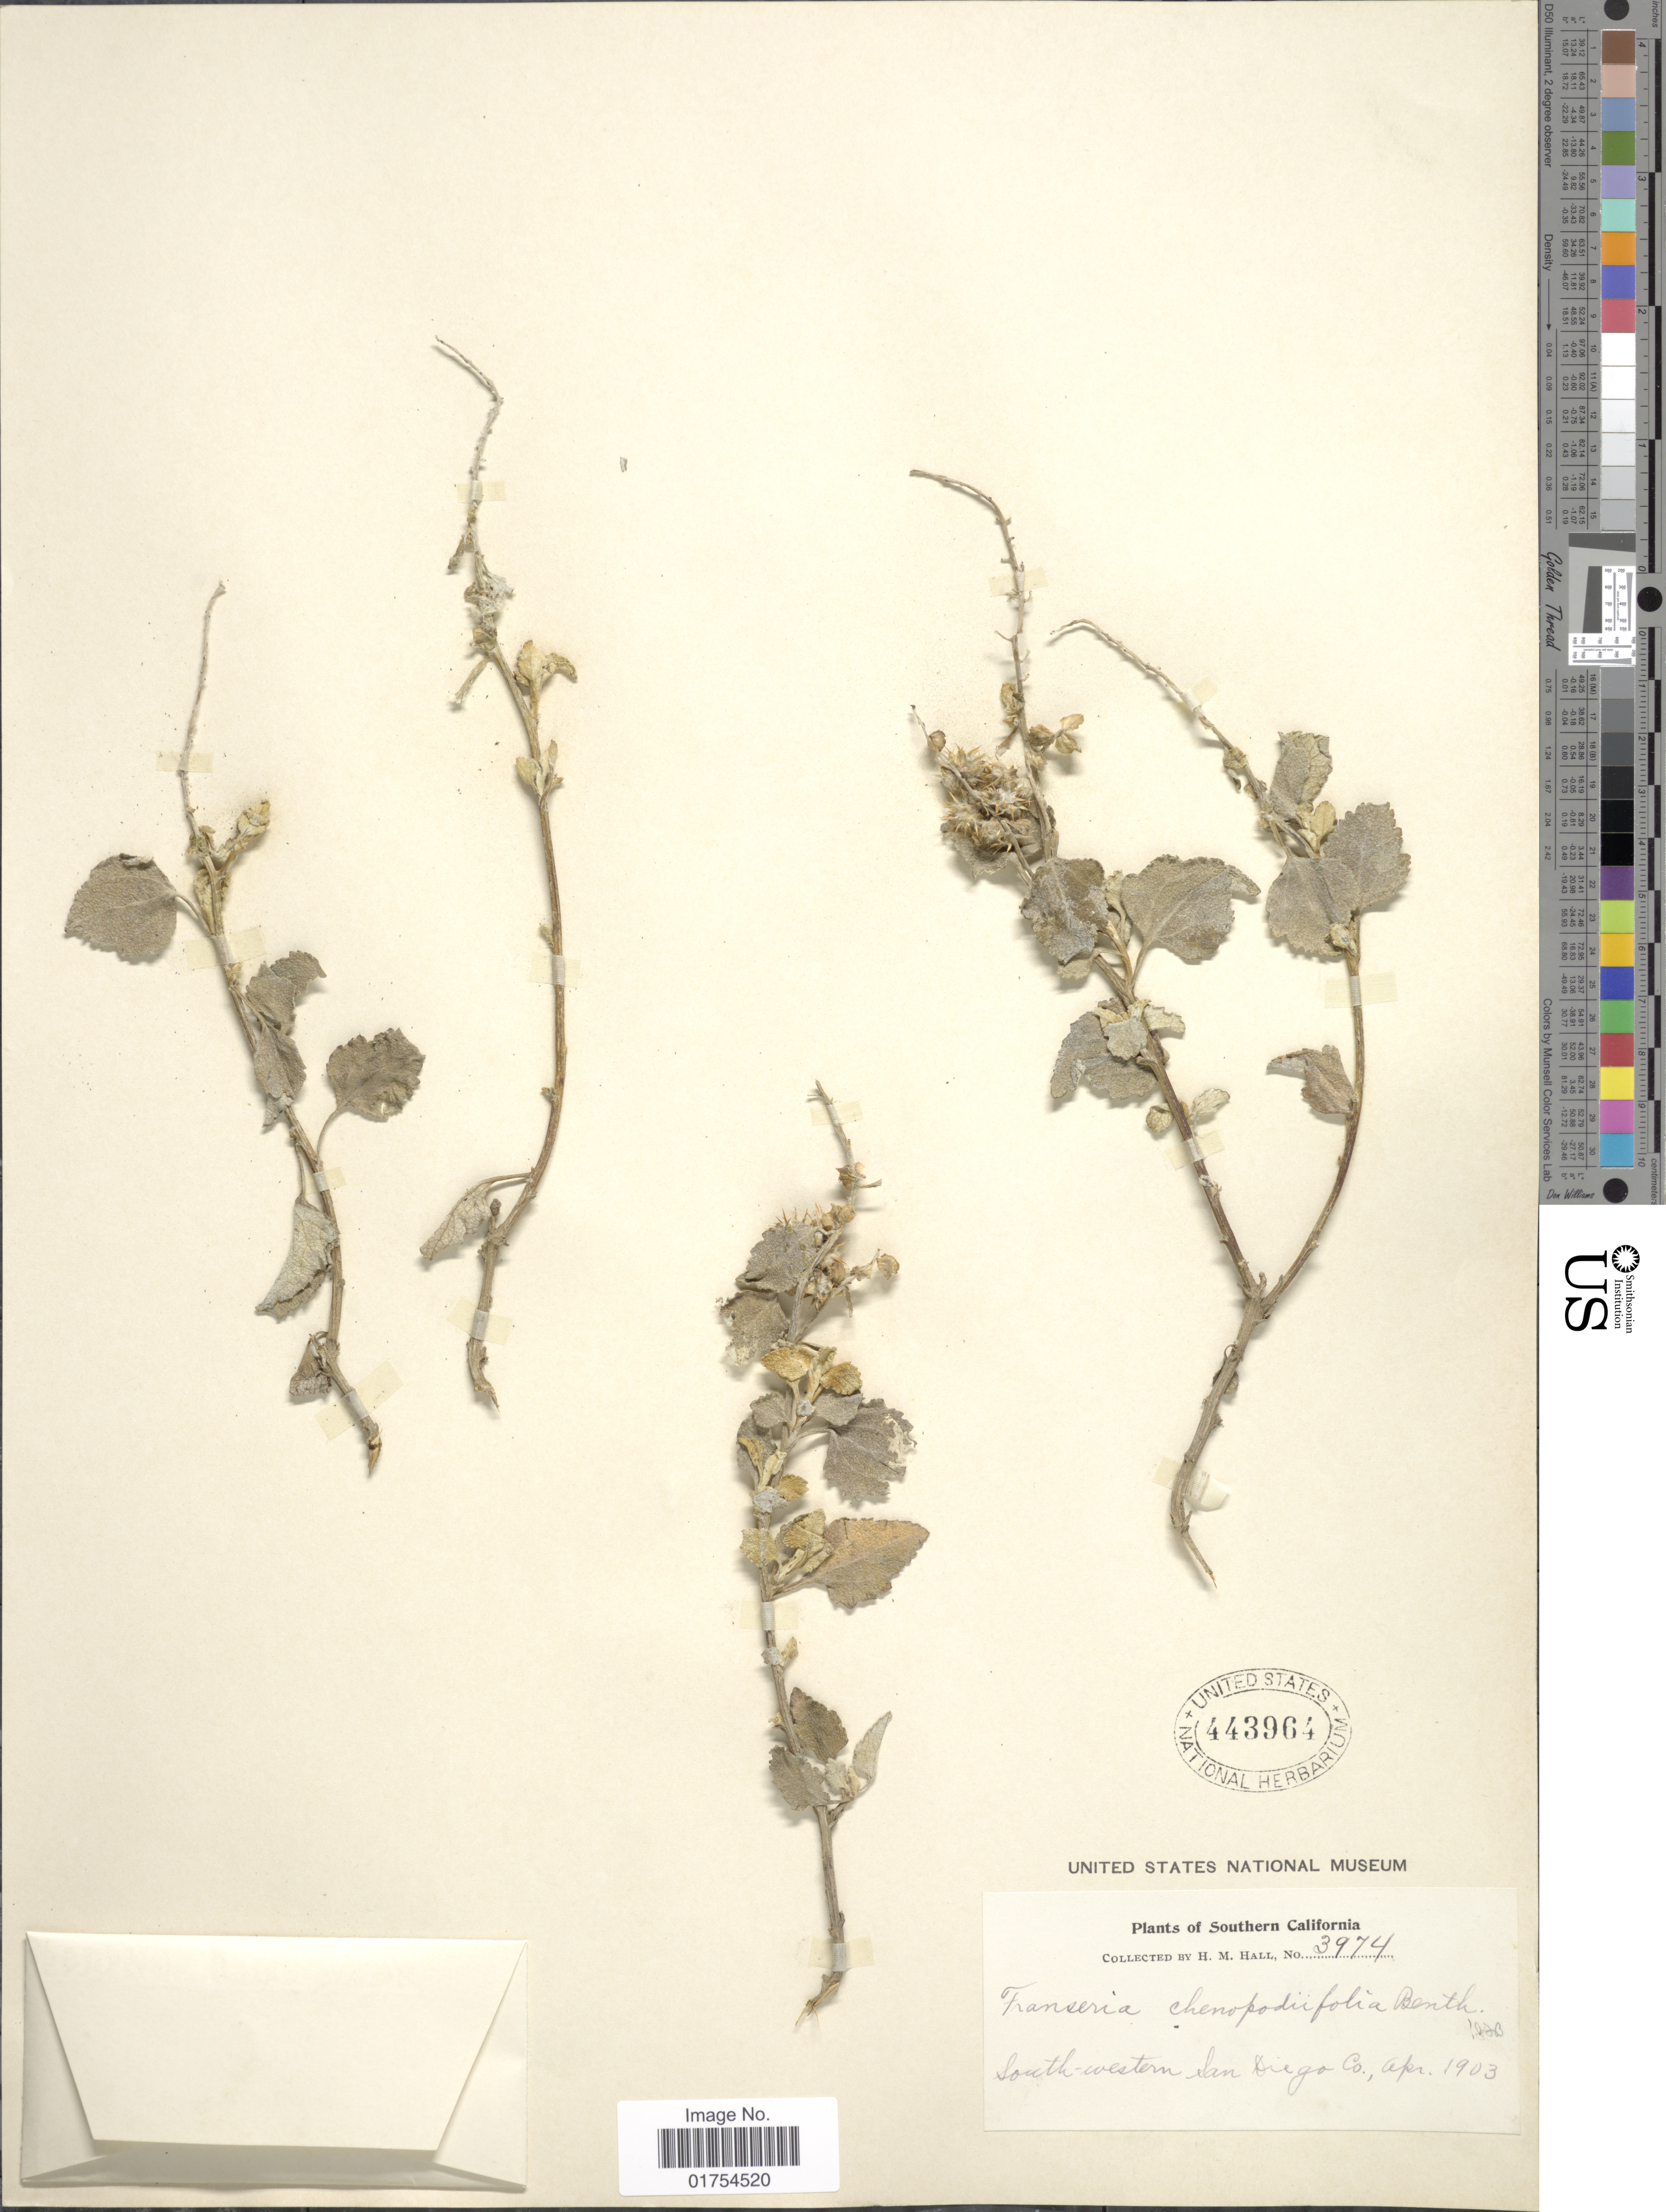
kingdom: Plantae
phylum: Tracheophyta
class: Magnoliopsida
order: Asterales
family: Asteraceae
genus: Franseria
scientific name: Franseria chenopodiifolia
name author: Benth.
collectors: H. M. Hall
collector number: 3974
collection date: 1903-04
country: United States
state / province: California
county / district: San Diego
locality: Southern California, South-western San Diego Co.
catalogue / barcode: US 443964